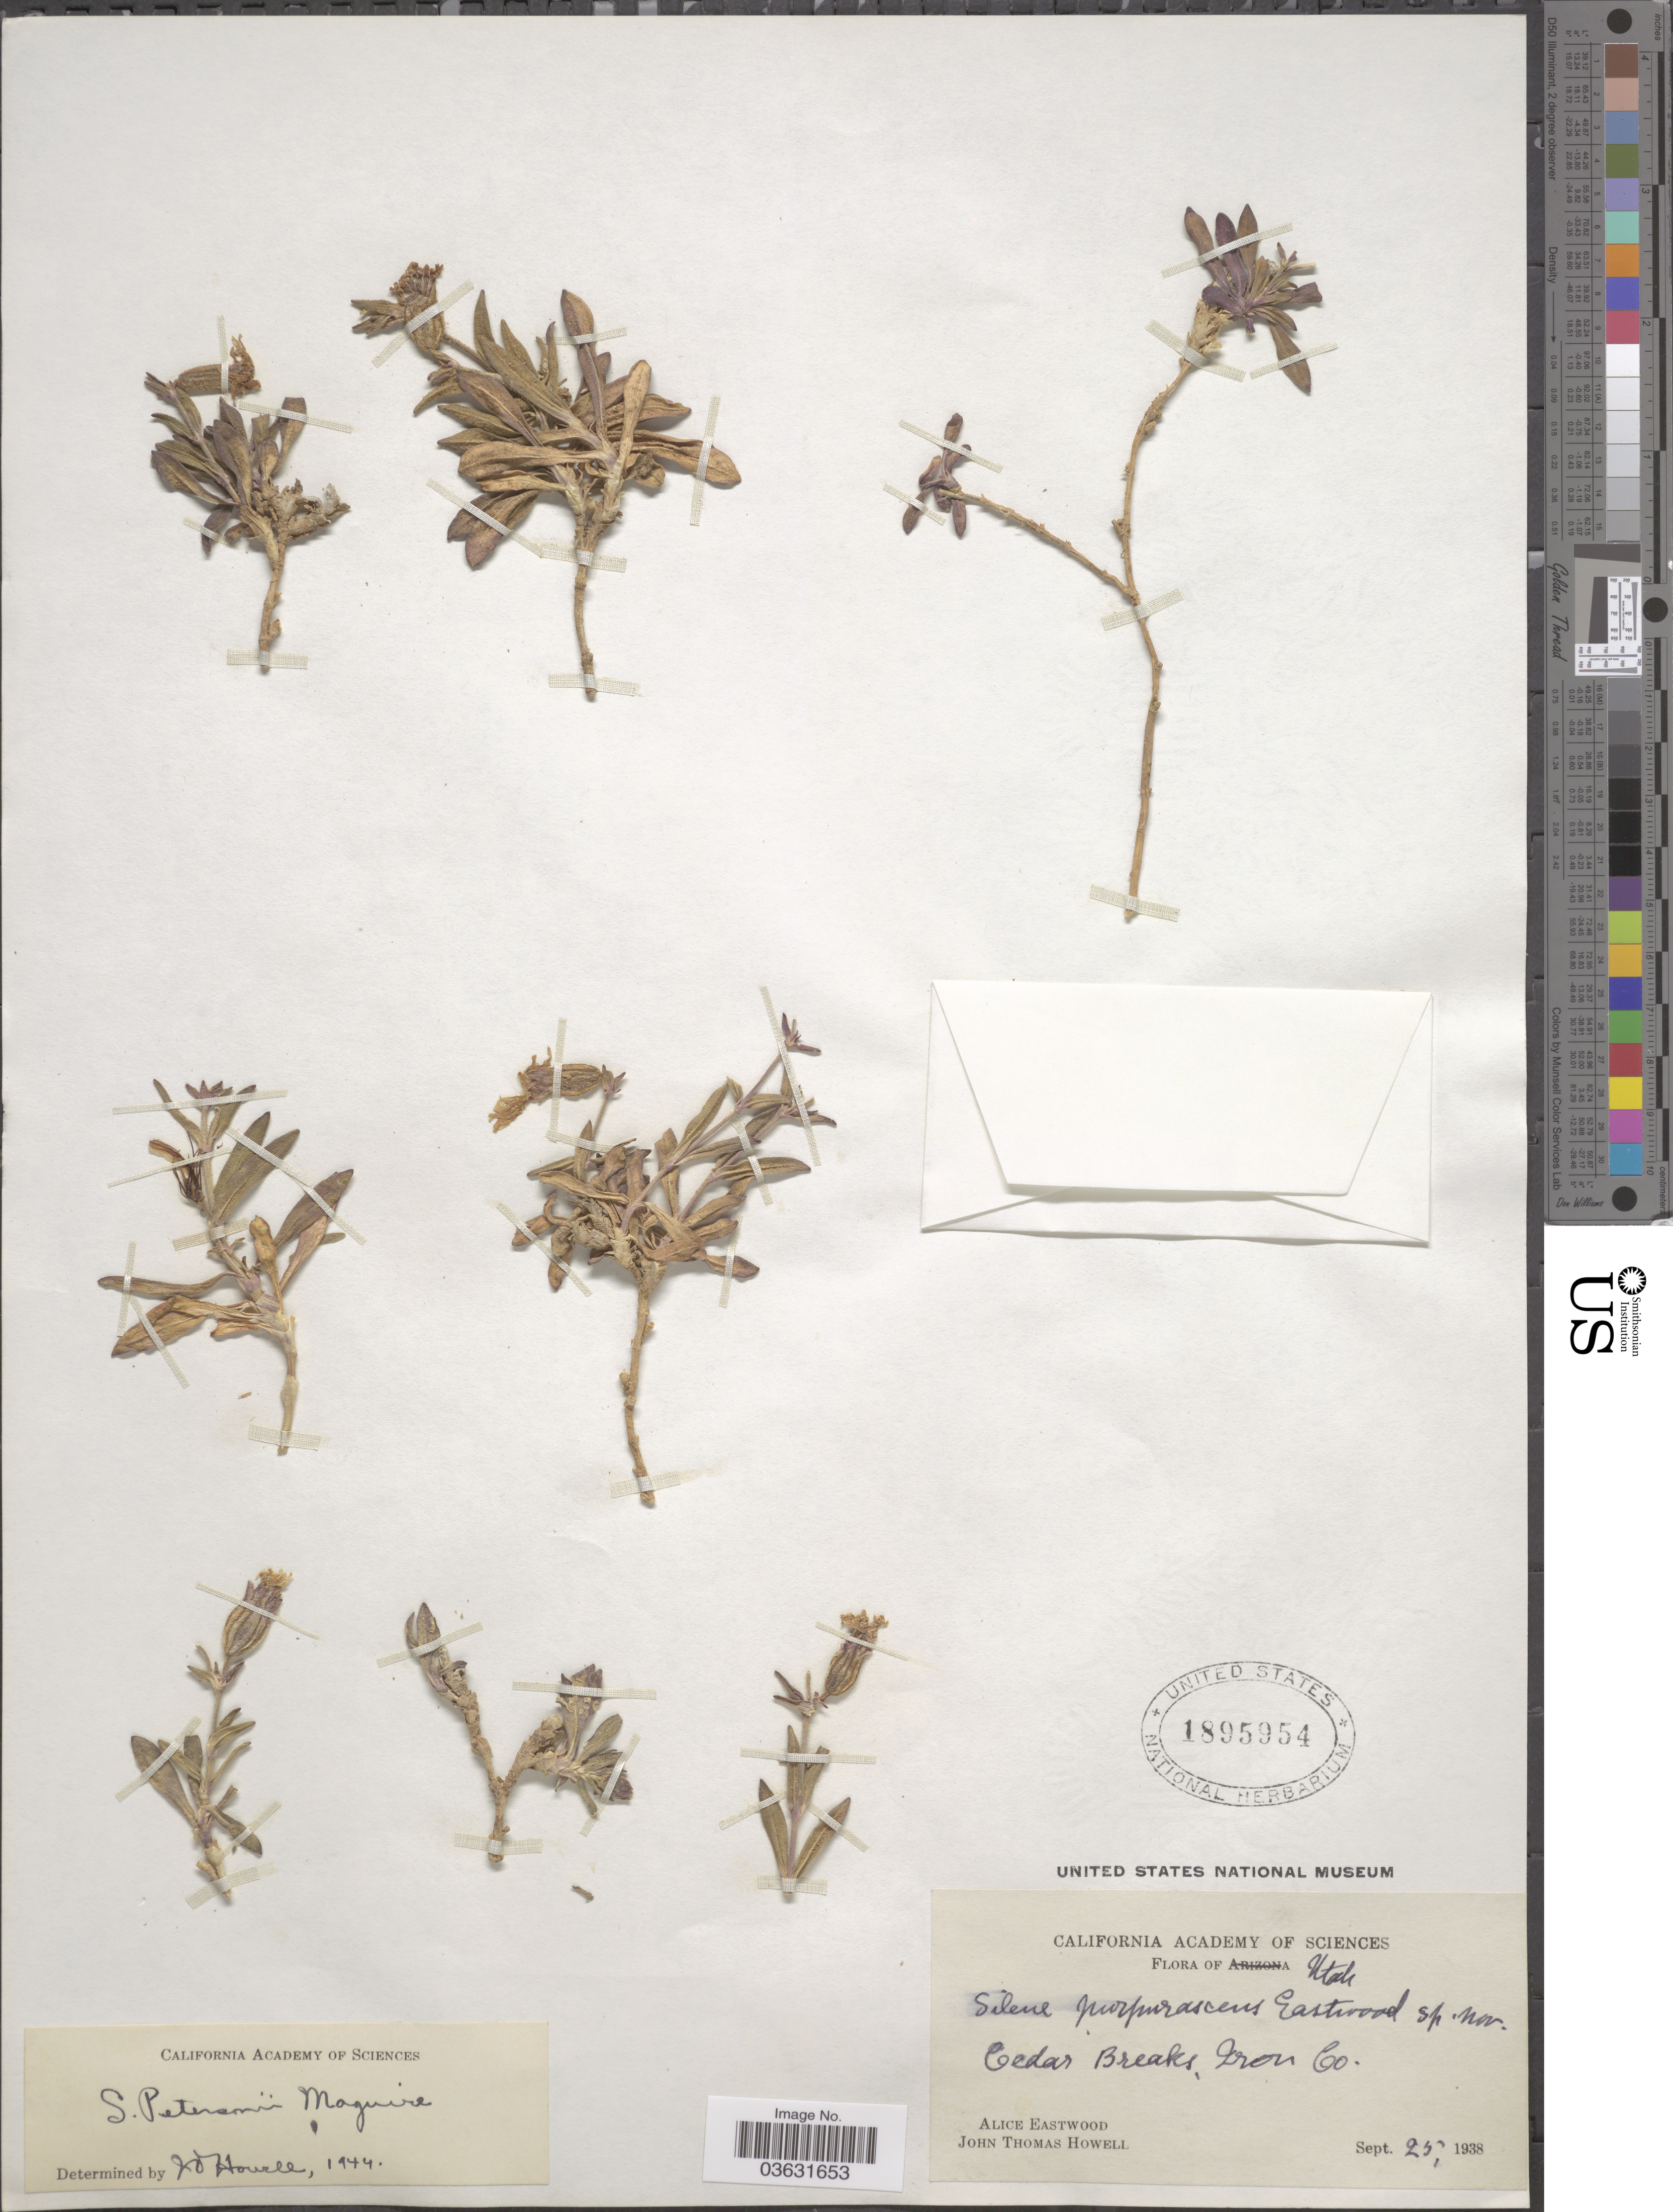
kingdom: Plantae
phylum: Tracheophyta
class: Magnoliopsida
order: Caryophyllales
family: Caryophyllaceae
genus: Silene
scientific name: Silene petersonii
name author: Maguire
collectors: A. Eastwood & J. T. Howell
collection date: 1938-09-25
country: United States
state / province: Utah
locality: Cedar Creek, Iron Co.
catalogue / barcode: US 1895954